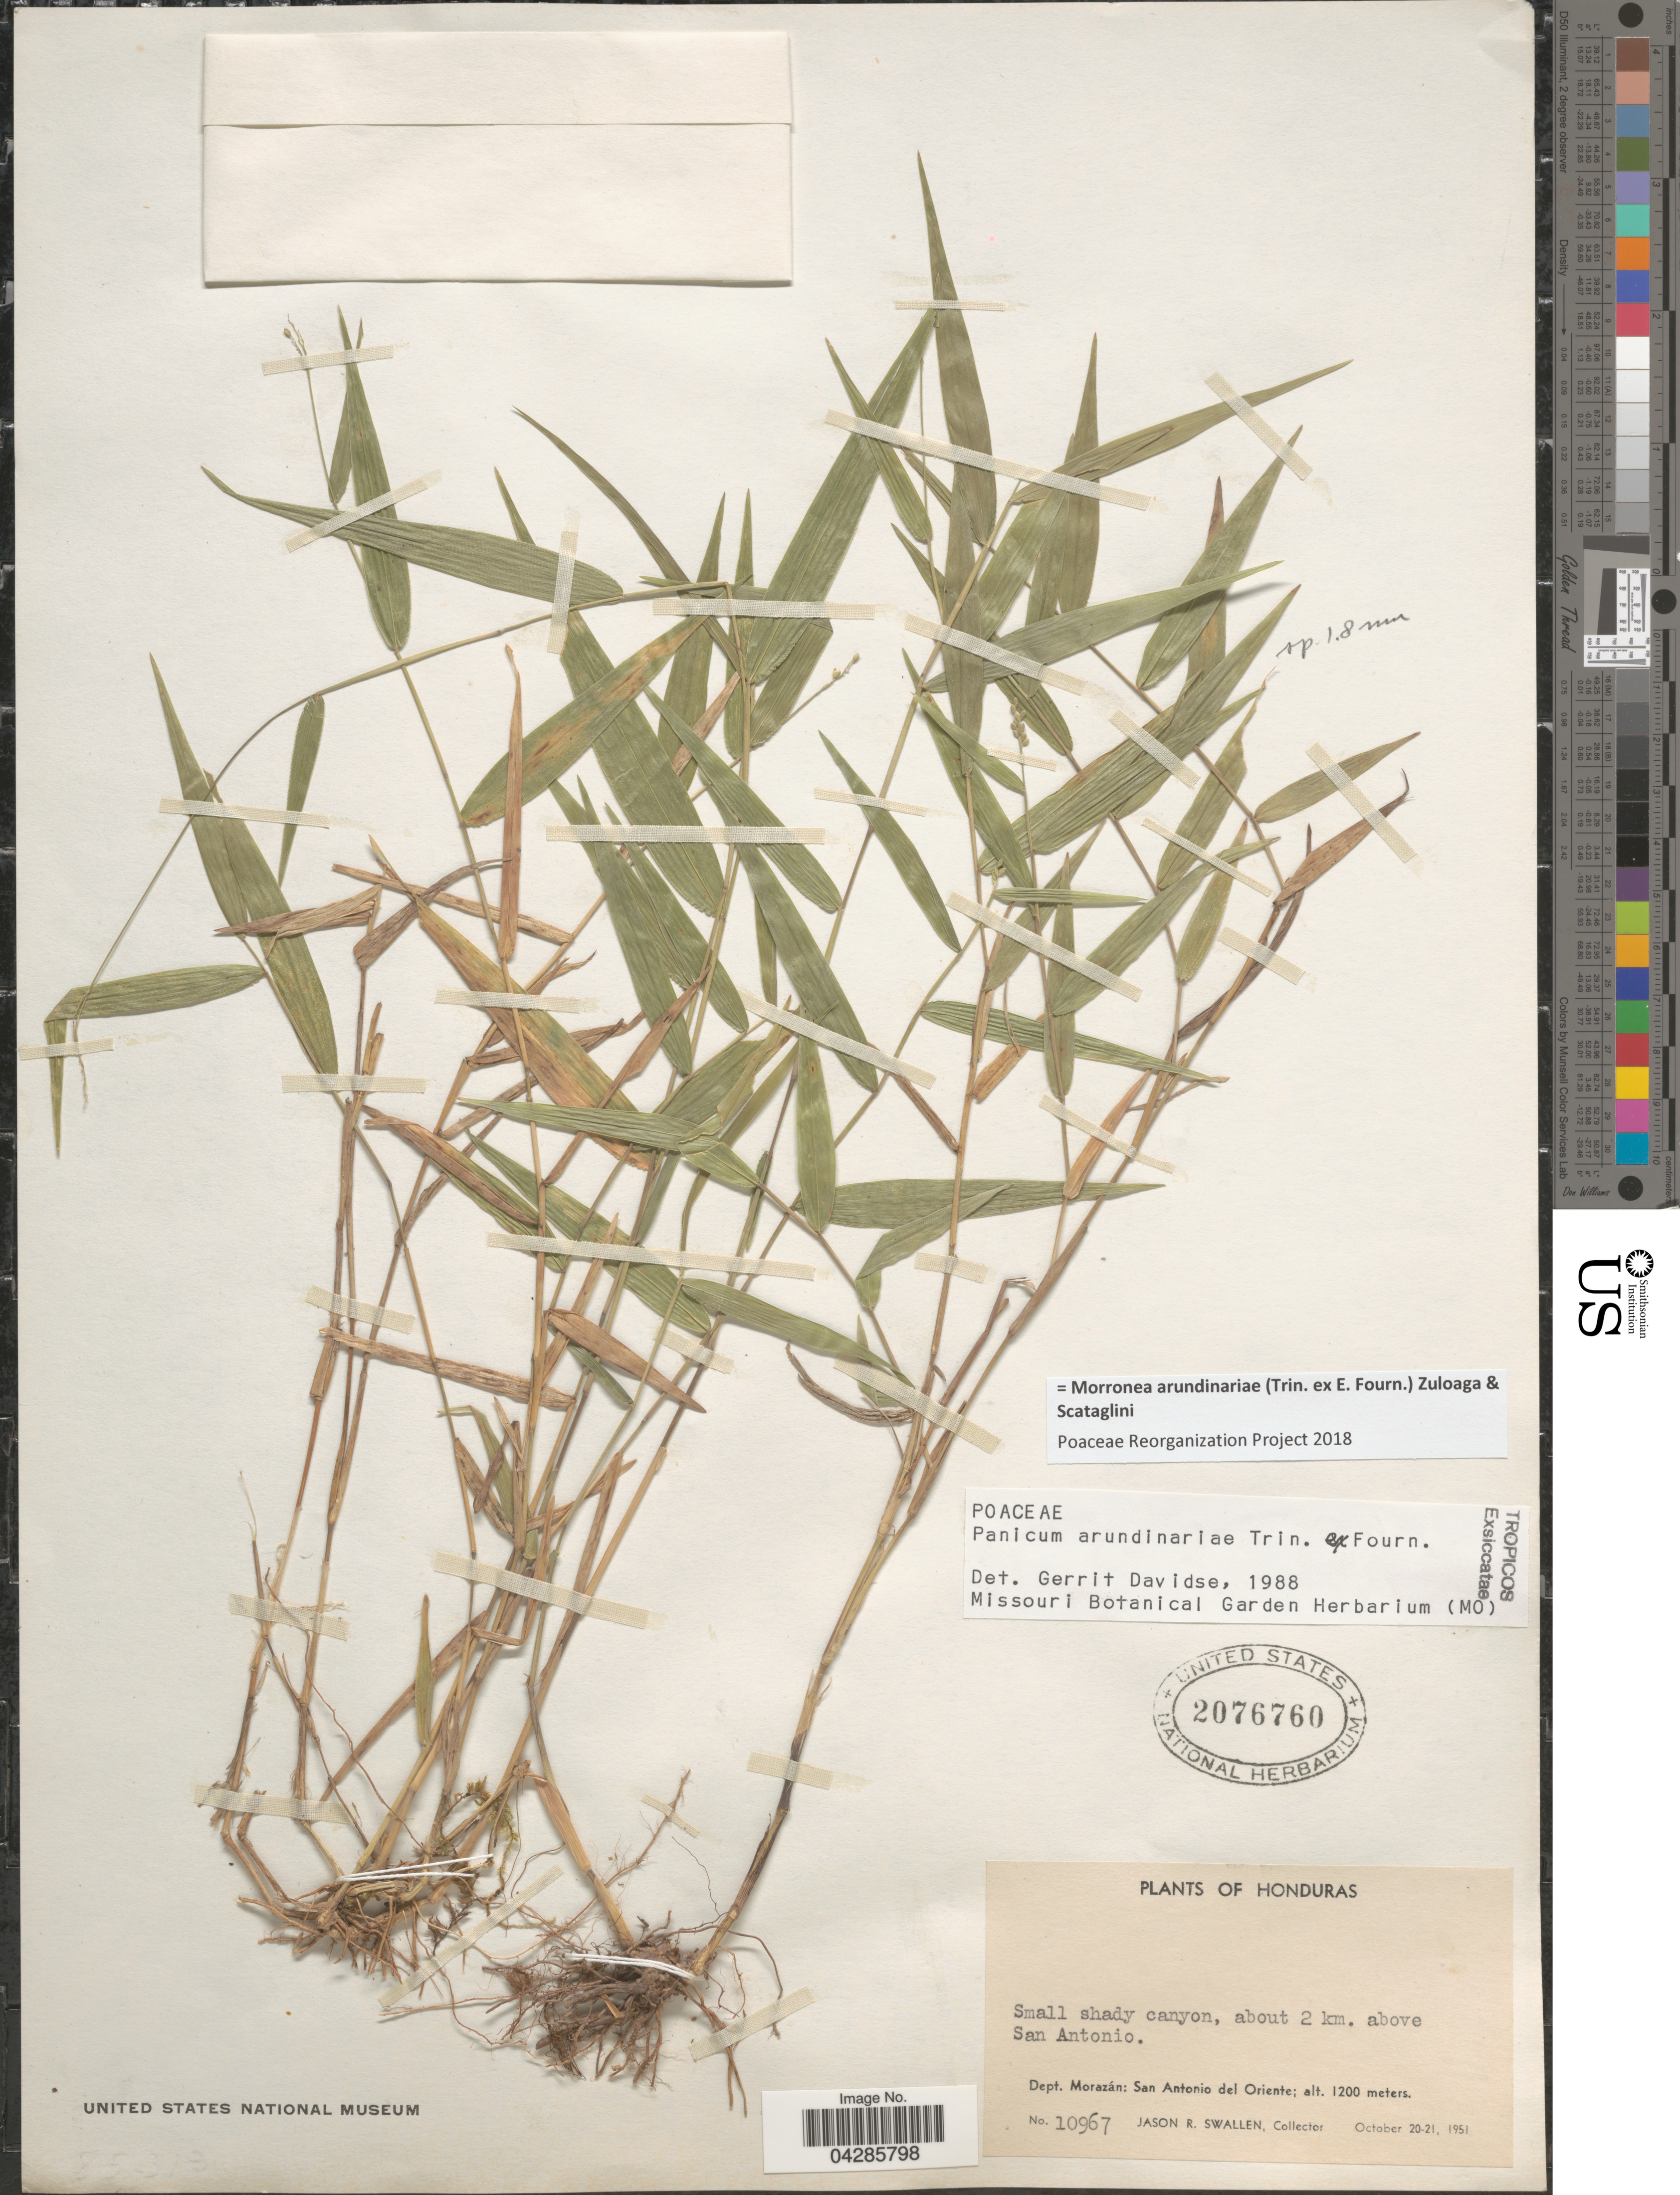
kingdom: Plantae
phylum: Tracheophyta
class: Liliopsida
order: Poales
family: Poaceae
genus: Morronea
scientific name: Morronea arundinariae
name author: (Trin. ex E. Fourn.) Zuloaga & Scataglini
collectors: J. R. Swallen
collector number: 10967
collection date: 1951-10-20/1951-10-21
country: Honduras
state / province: Fco. Morazán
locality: Small shady canyon, about 2 km. above San Antonio. Dept. Morazán: San Antonio del Oriente.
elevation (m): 1200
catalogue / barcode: US 2076760